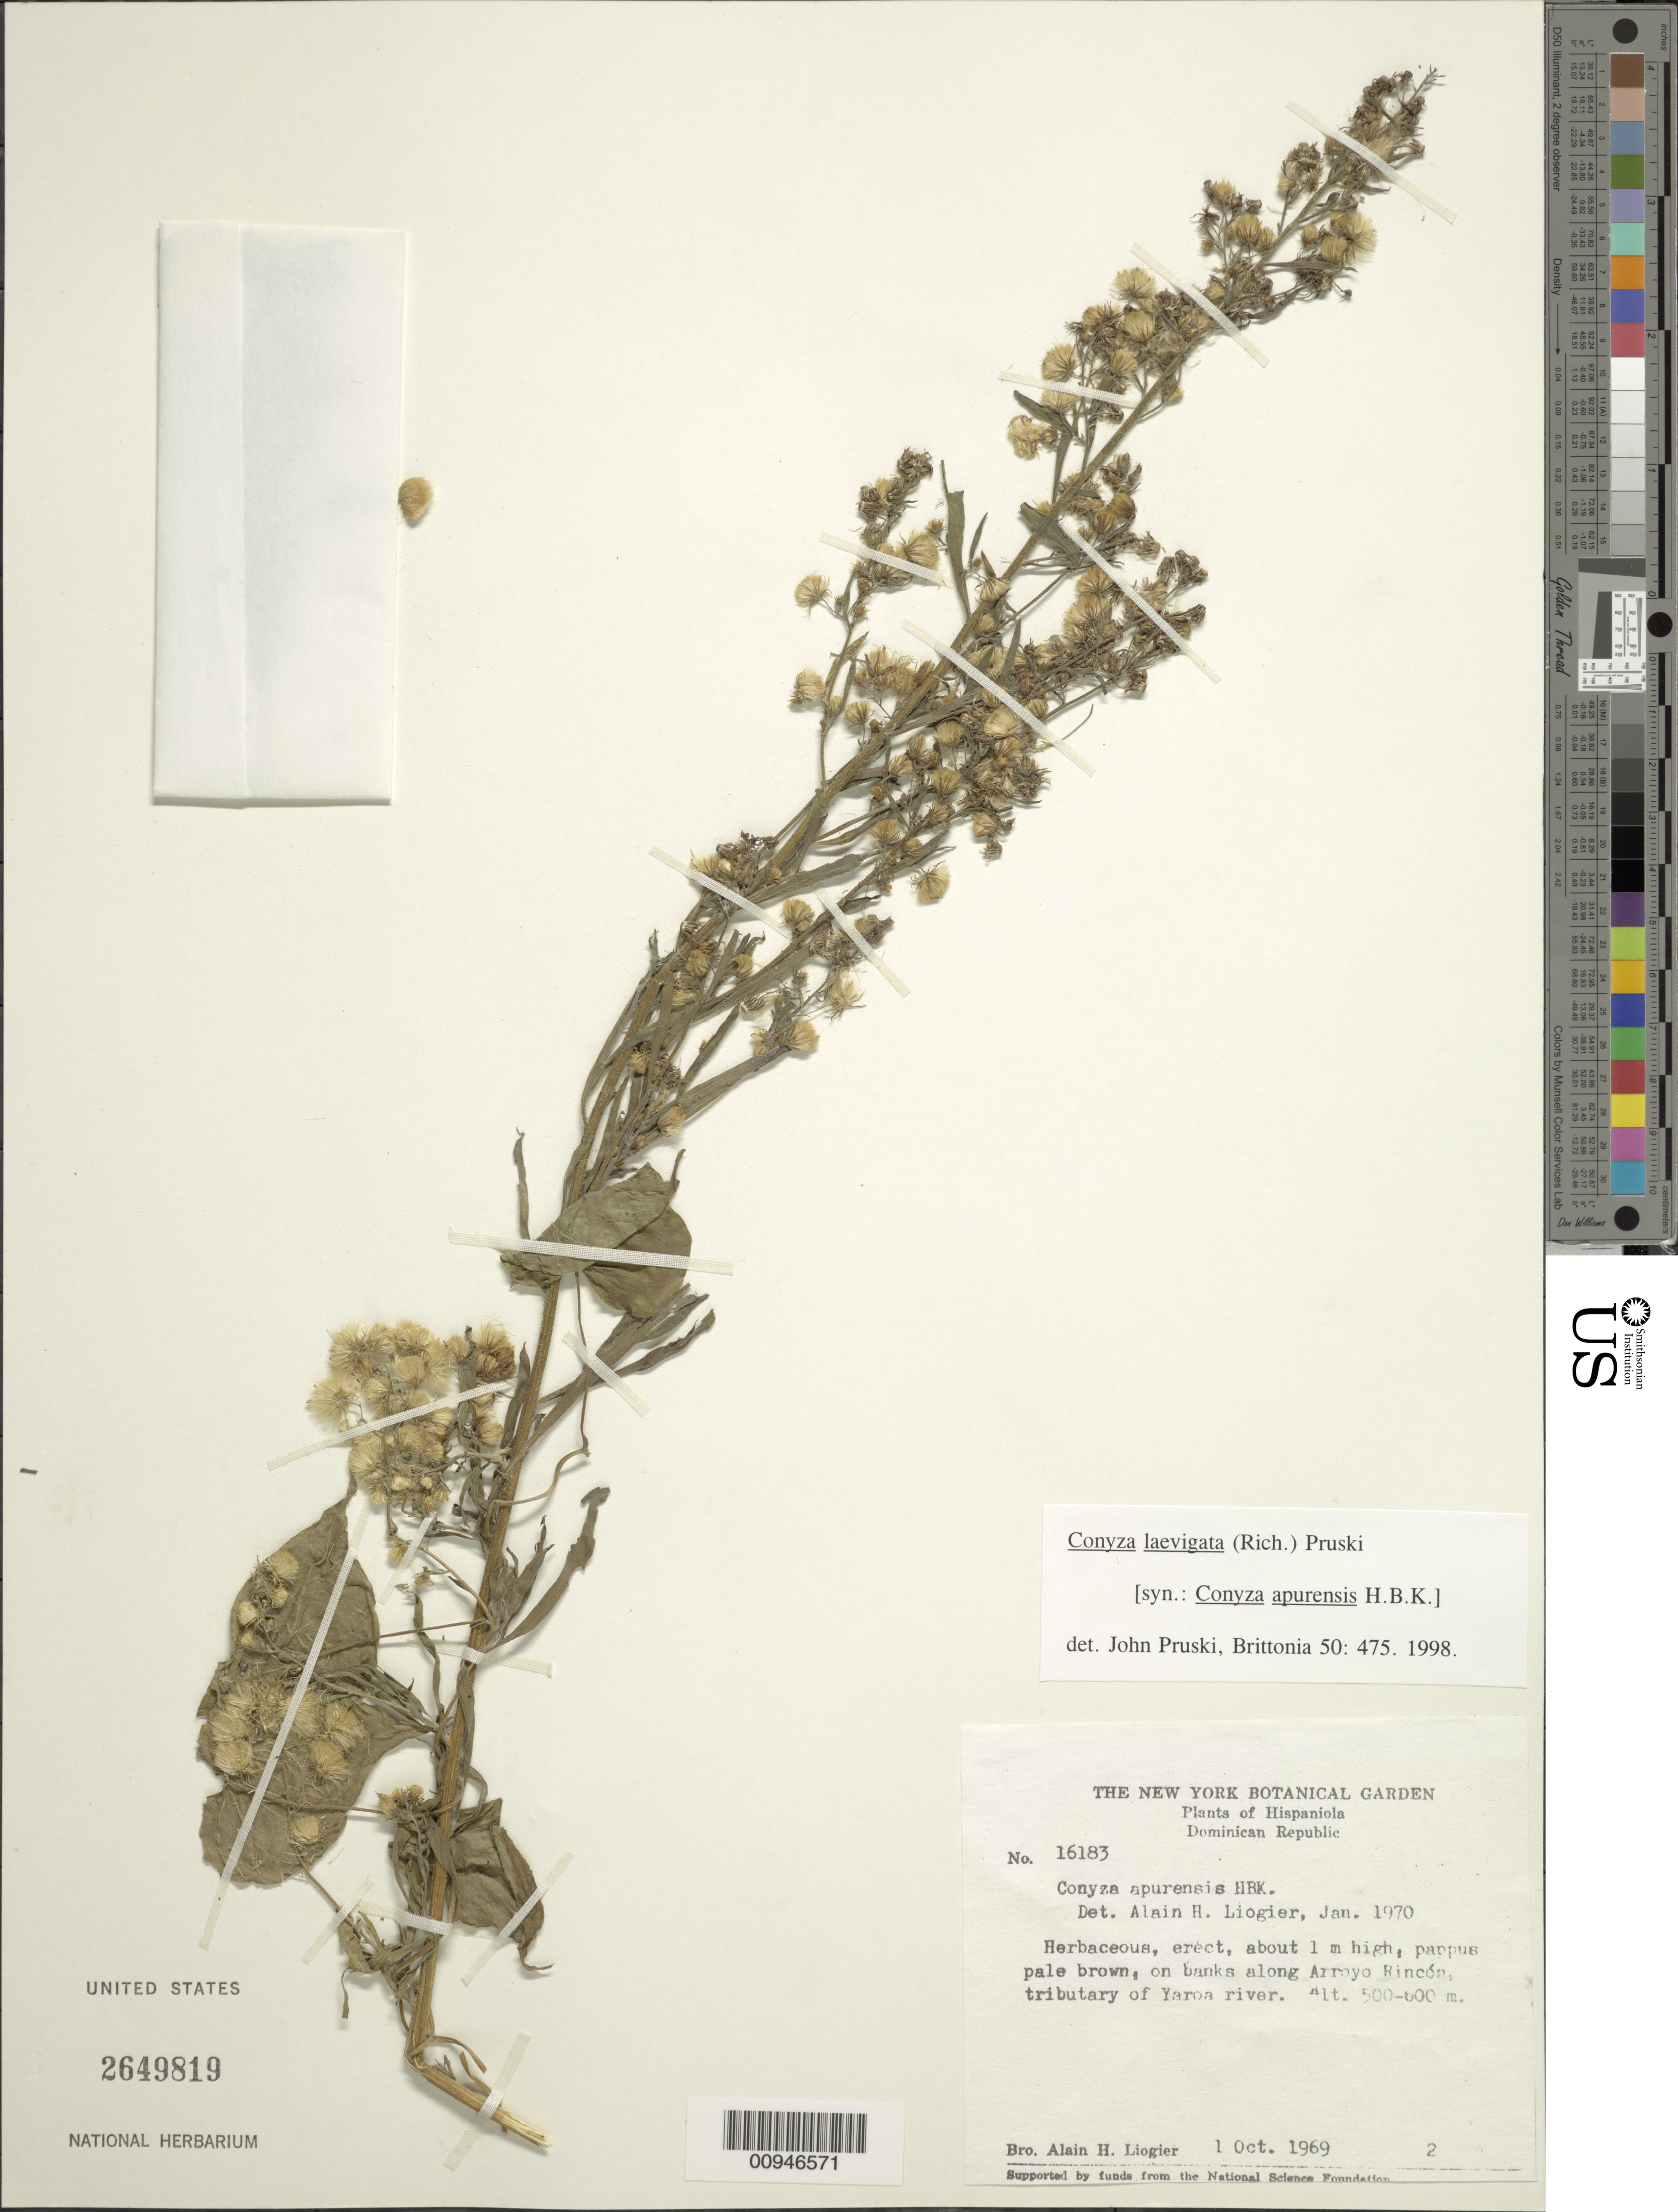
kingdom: Plantae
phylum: Tracheophyta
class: Magnoliopsida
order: Asterales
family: Asteraceae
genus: Conyza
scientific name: Conyza laevigata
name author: (Rich.) Pruski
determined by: Pruski, J. F.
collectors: A. H. Liogier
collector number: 16183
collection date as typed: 01 Oct 1969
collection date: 1969-10-01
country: Dominican Republic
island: Hispaniola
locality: Arroyo Rincón, tributary of Yaroa River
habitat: On banks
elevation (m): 500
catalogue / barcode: US 2649819